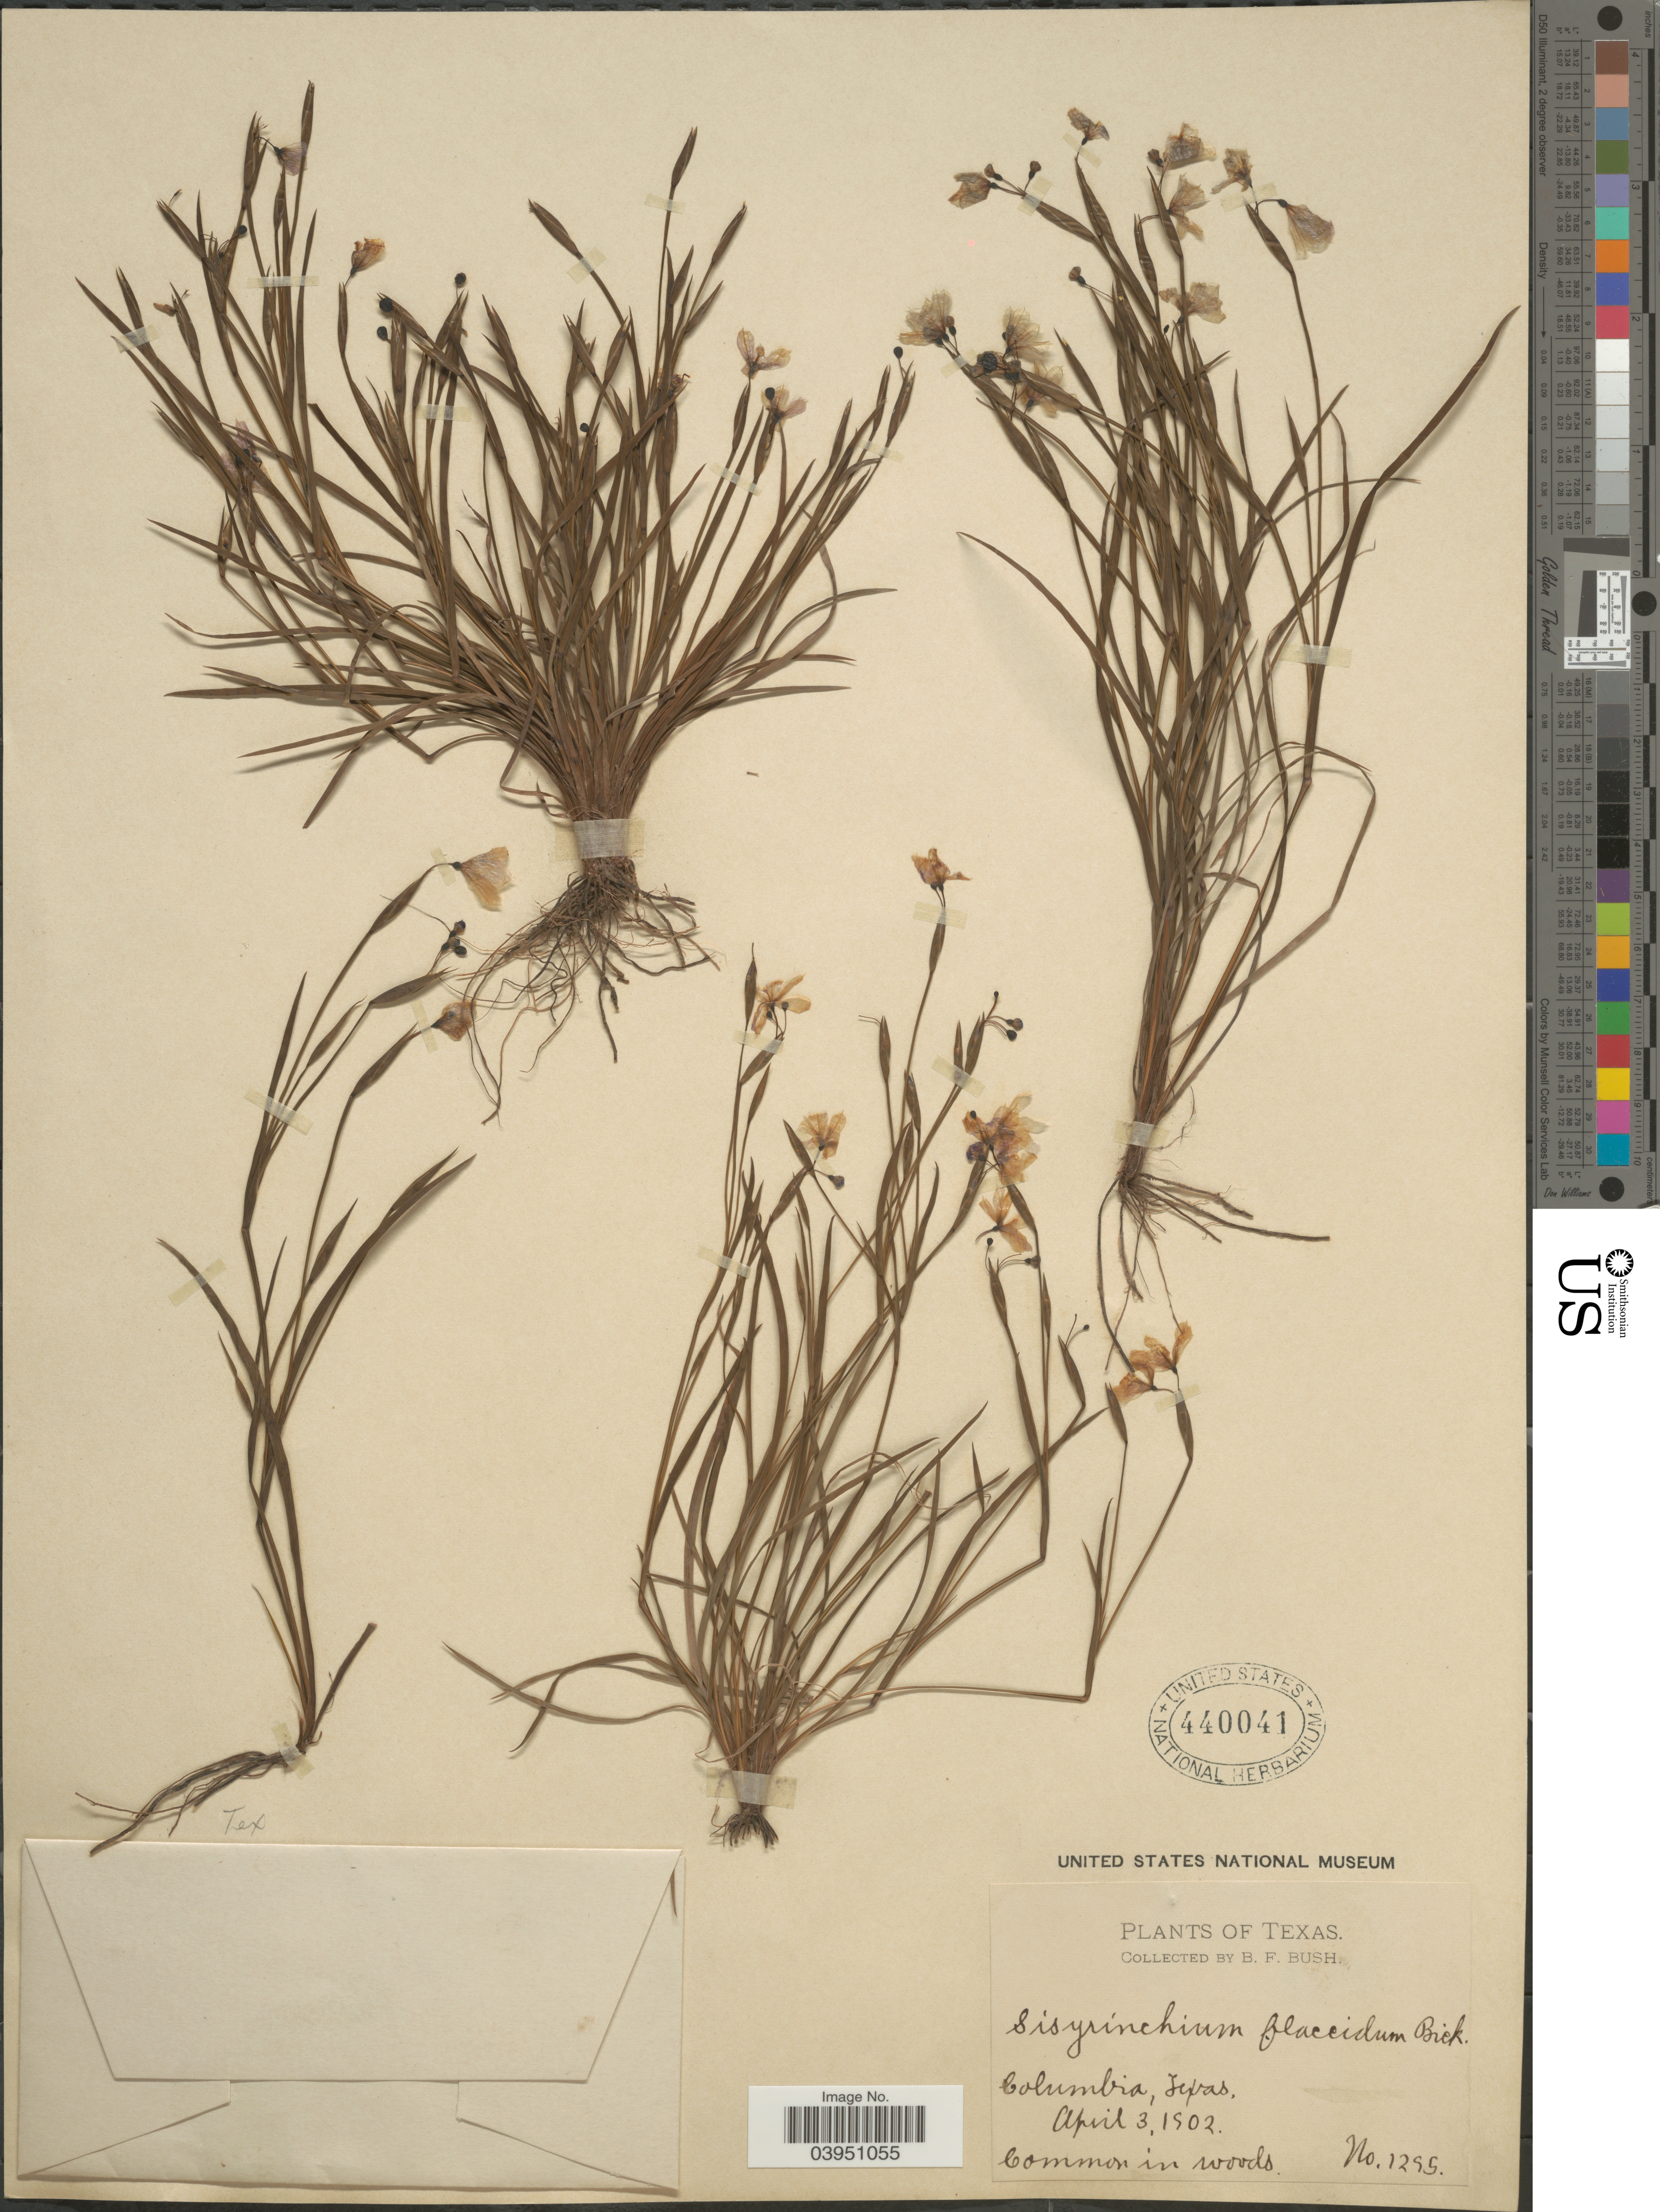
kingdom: Plantae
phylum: Tracheophyta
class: Liliopsida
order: Asparagales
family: Iridaceae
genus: Sisyrinchium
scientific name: Sisyrinchium flaccidum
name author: E.P. Bicknell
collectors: B. F. Bush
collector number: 1295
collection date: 1902-04-03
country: United States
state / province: Texas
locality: Columbia.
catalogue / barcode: US 440041